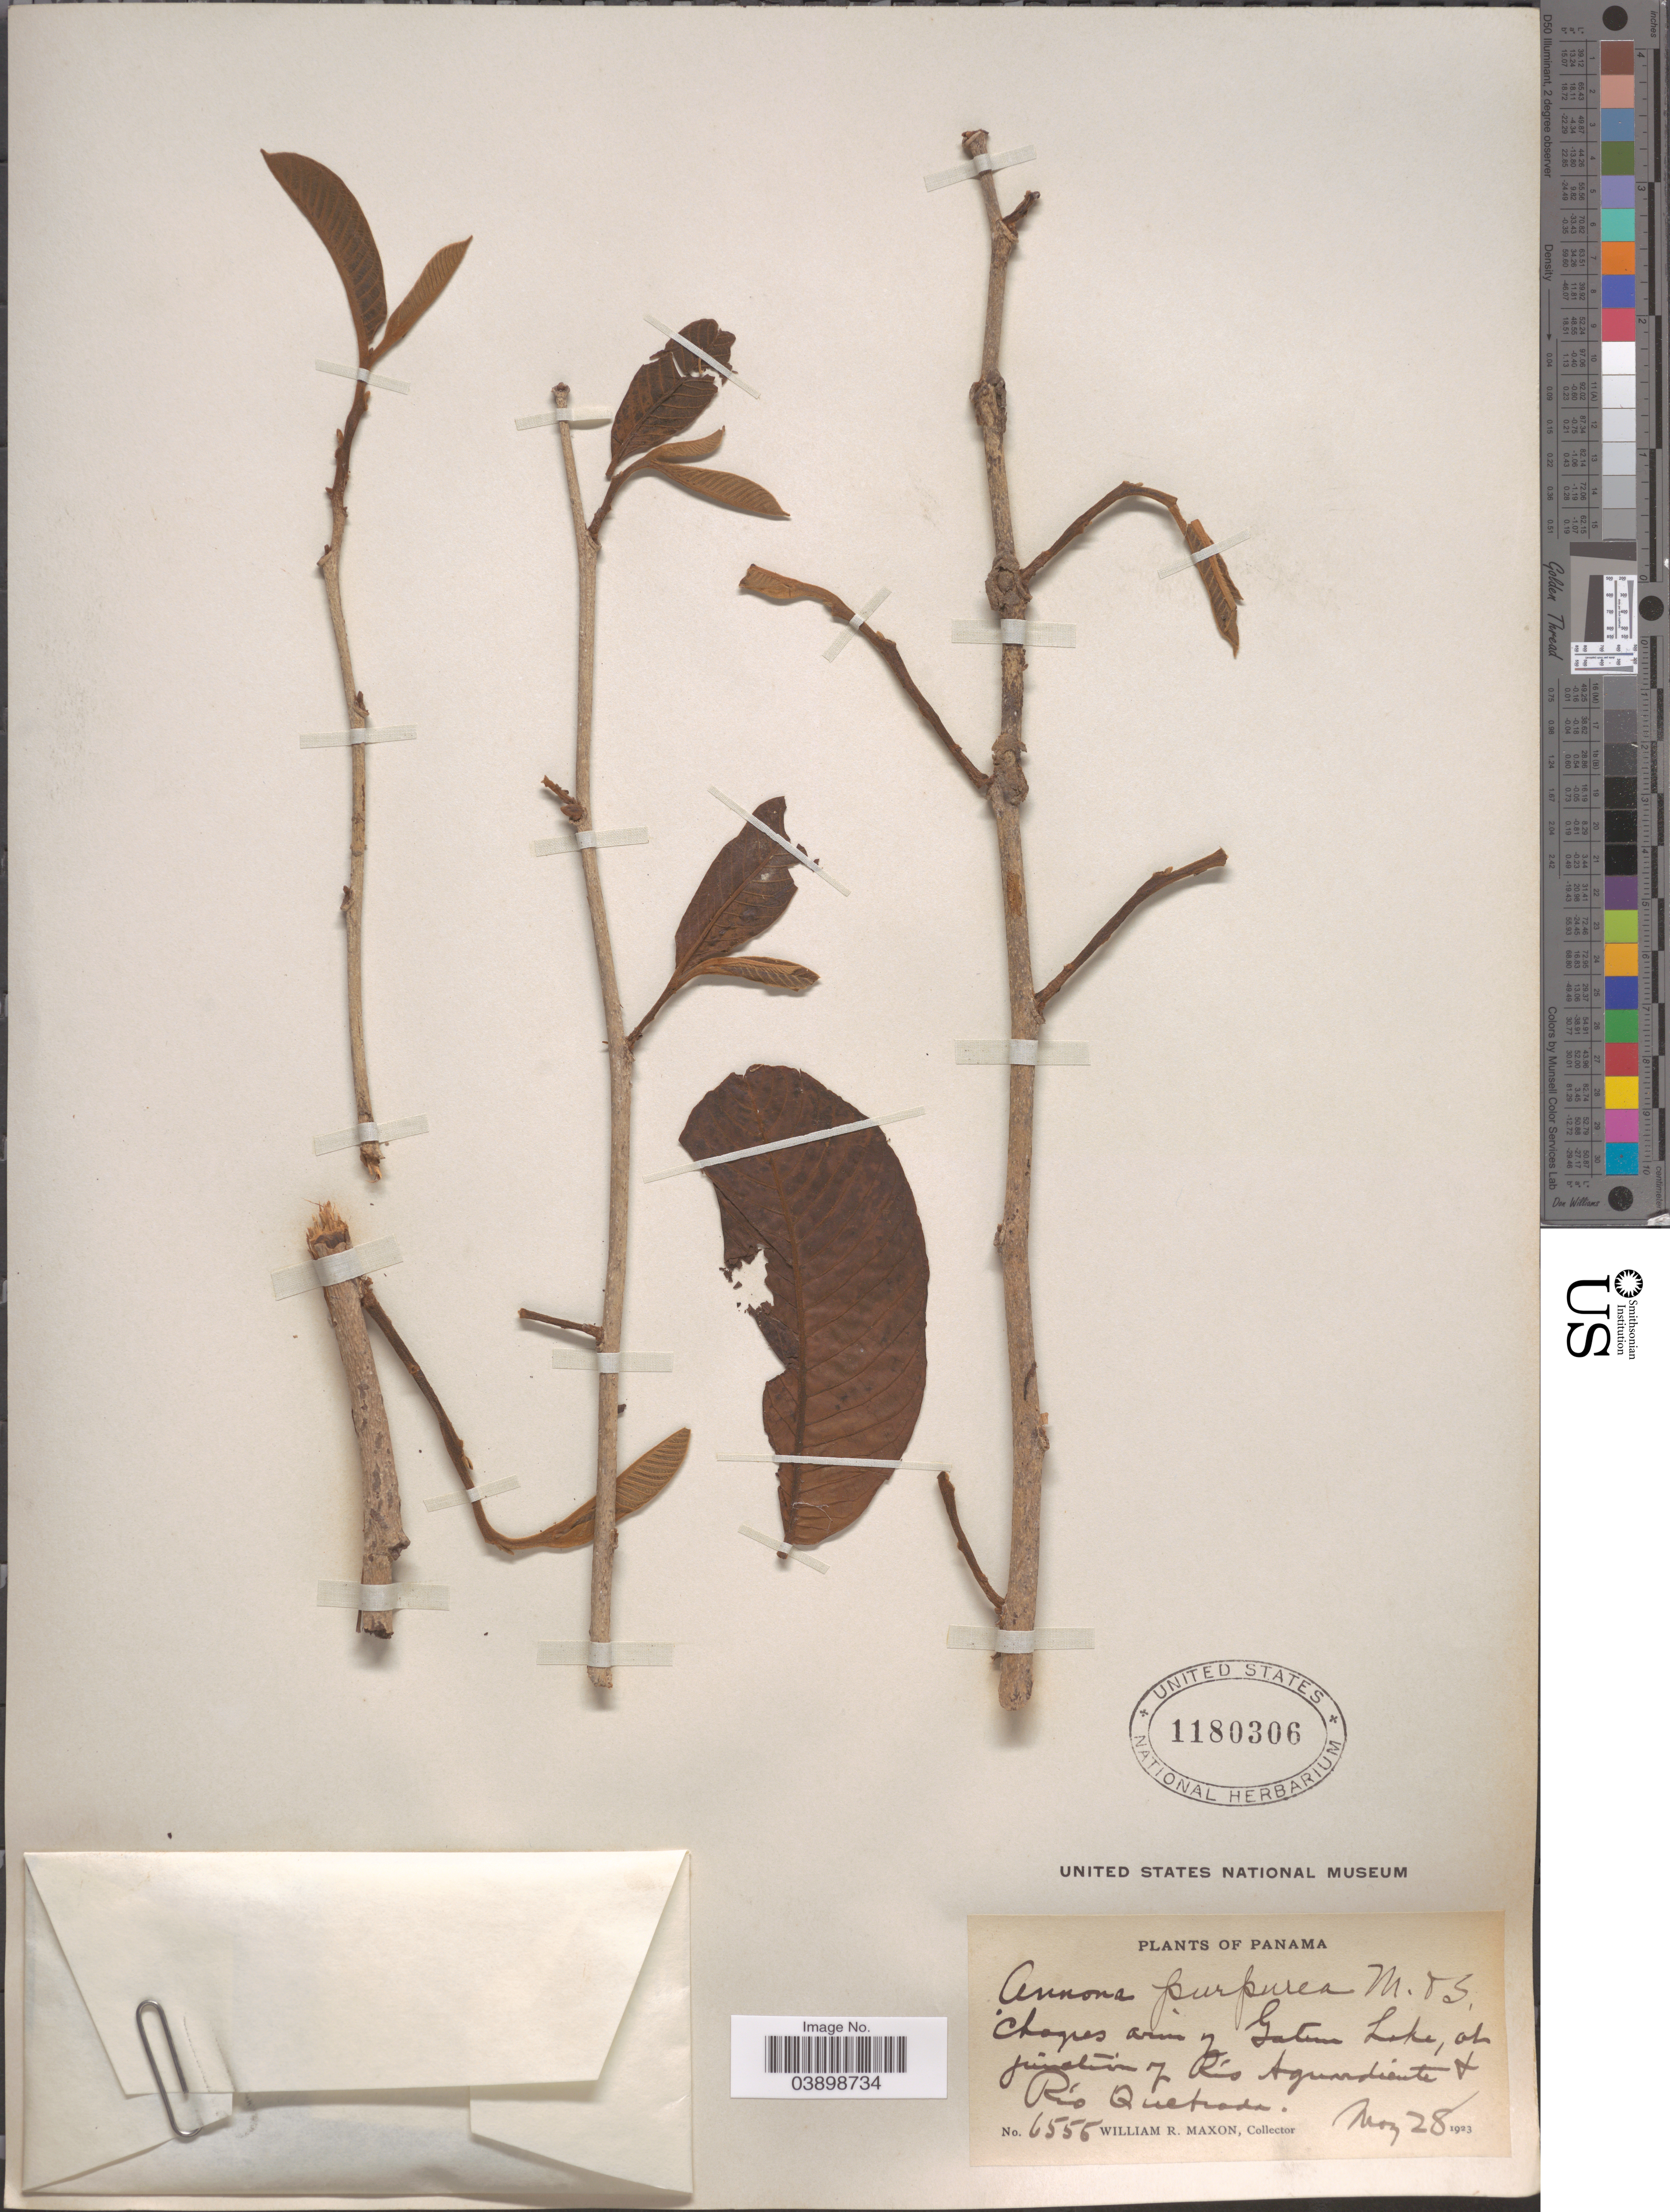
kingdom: Plantae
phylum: Tracheophyta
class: Magnoliopsida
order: Magnoliales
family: Annonaceae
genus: Annona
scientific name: Annona purpurea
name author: Moc. & Sessé ex Dunal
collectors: W. R. Maxon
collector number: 6555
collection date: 1923-05-28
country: Panama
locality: Chagres area of Gatun Lake, at junction of Río Aguardiente & Río Quebrada.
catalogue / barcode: US 1180306